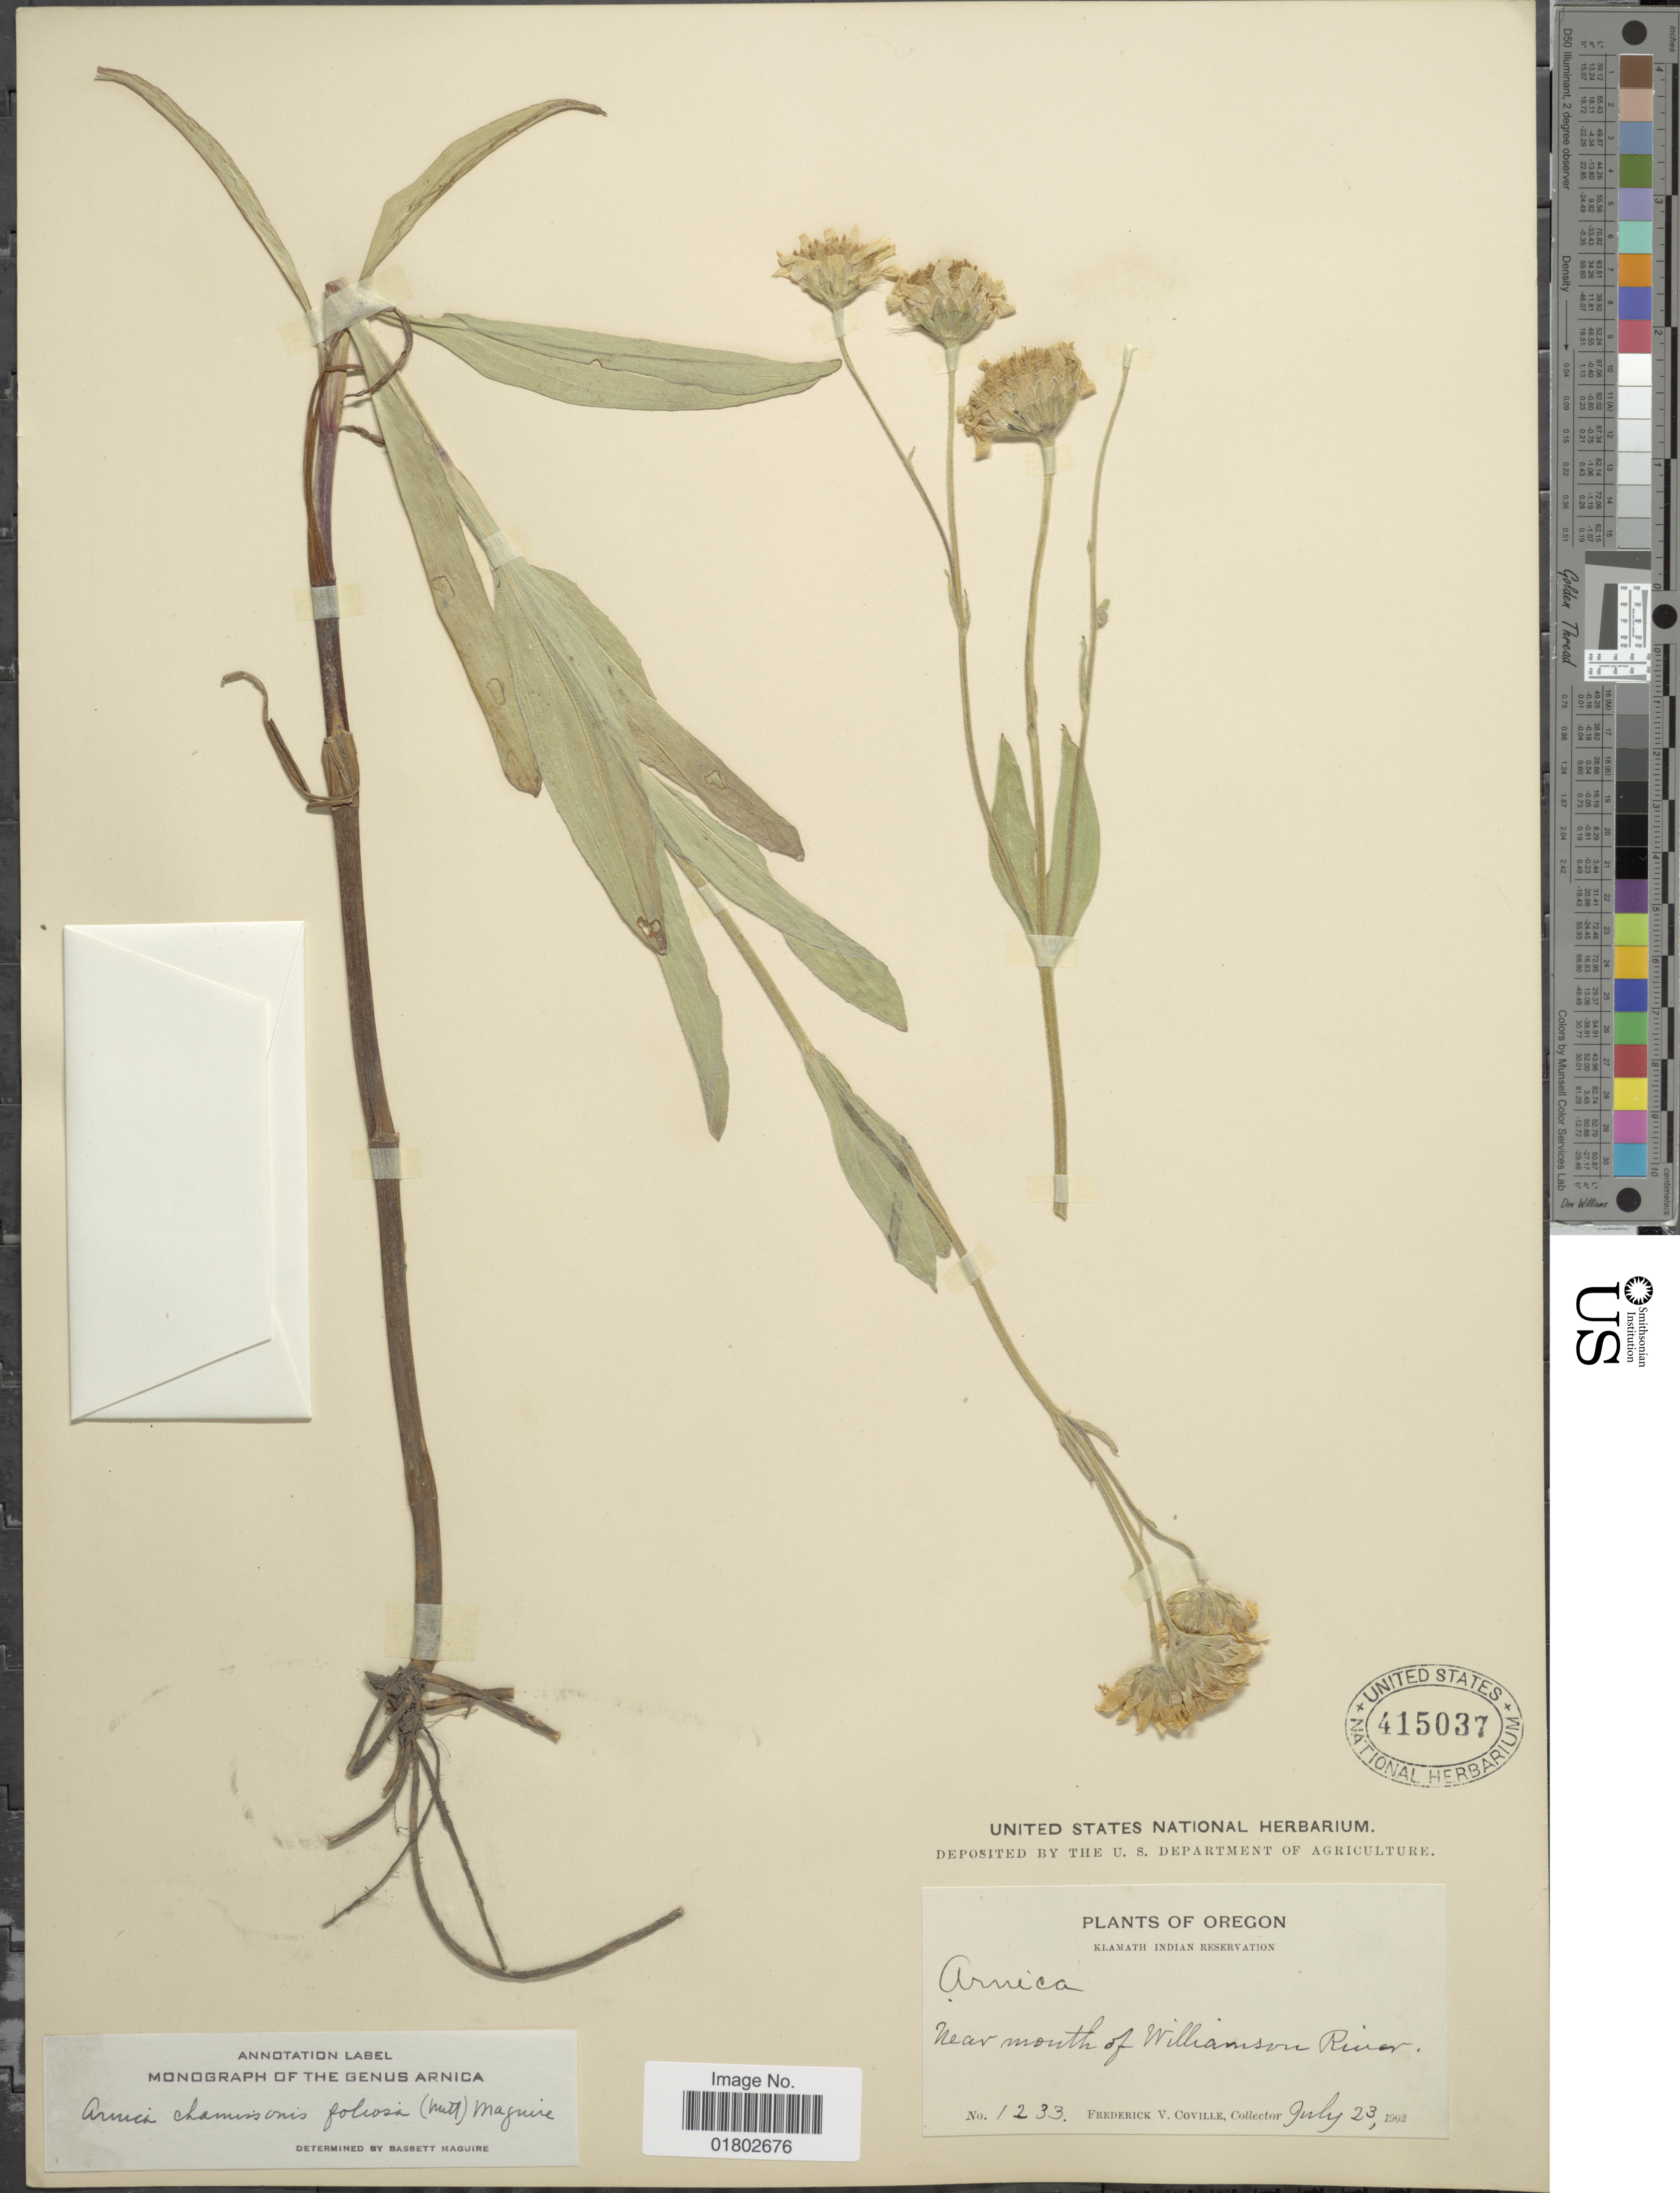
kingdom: Plantae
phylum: Tracheophyta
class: Magnoliopsida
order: Asterales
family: Asteraceae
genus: Arnica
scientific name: Arnica chamissonis subsp. foliosa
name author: (Nutt.) Maguire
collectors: F. V. Coville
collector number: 1233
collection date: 1902-07-23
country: United States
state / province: Oregon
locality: Klamath Indian Reservation, Near mouth of Williamson River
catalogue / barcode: US 415037